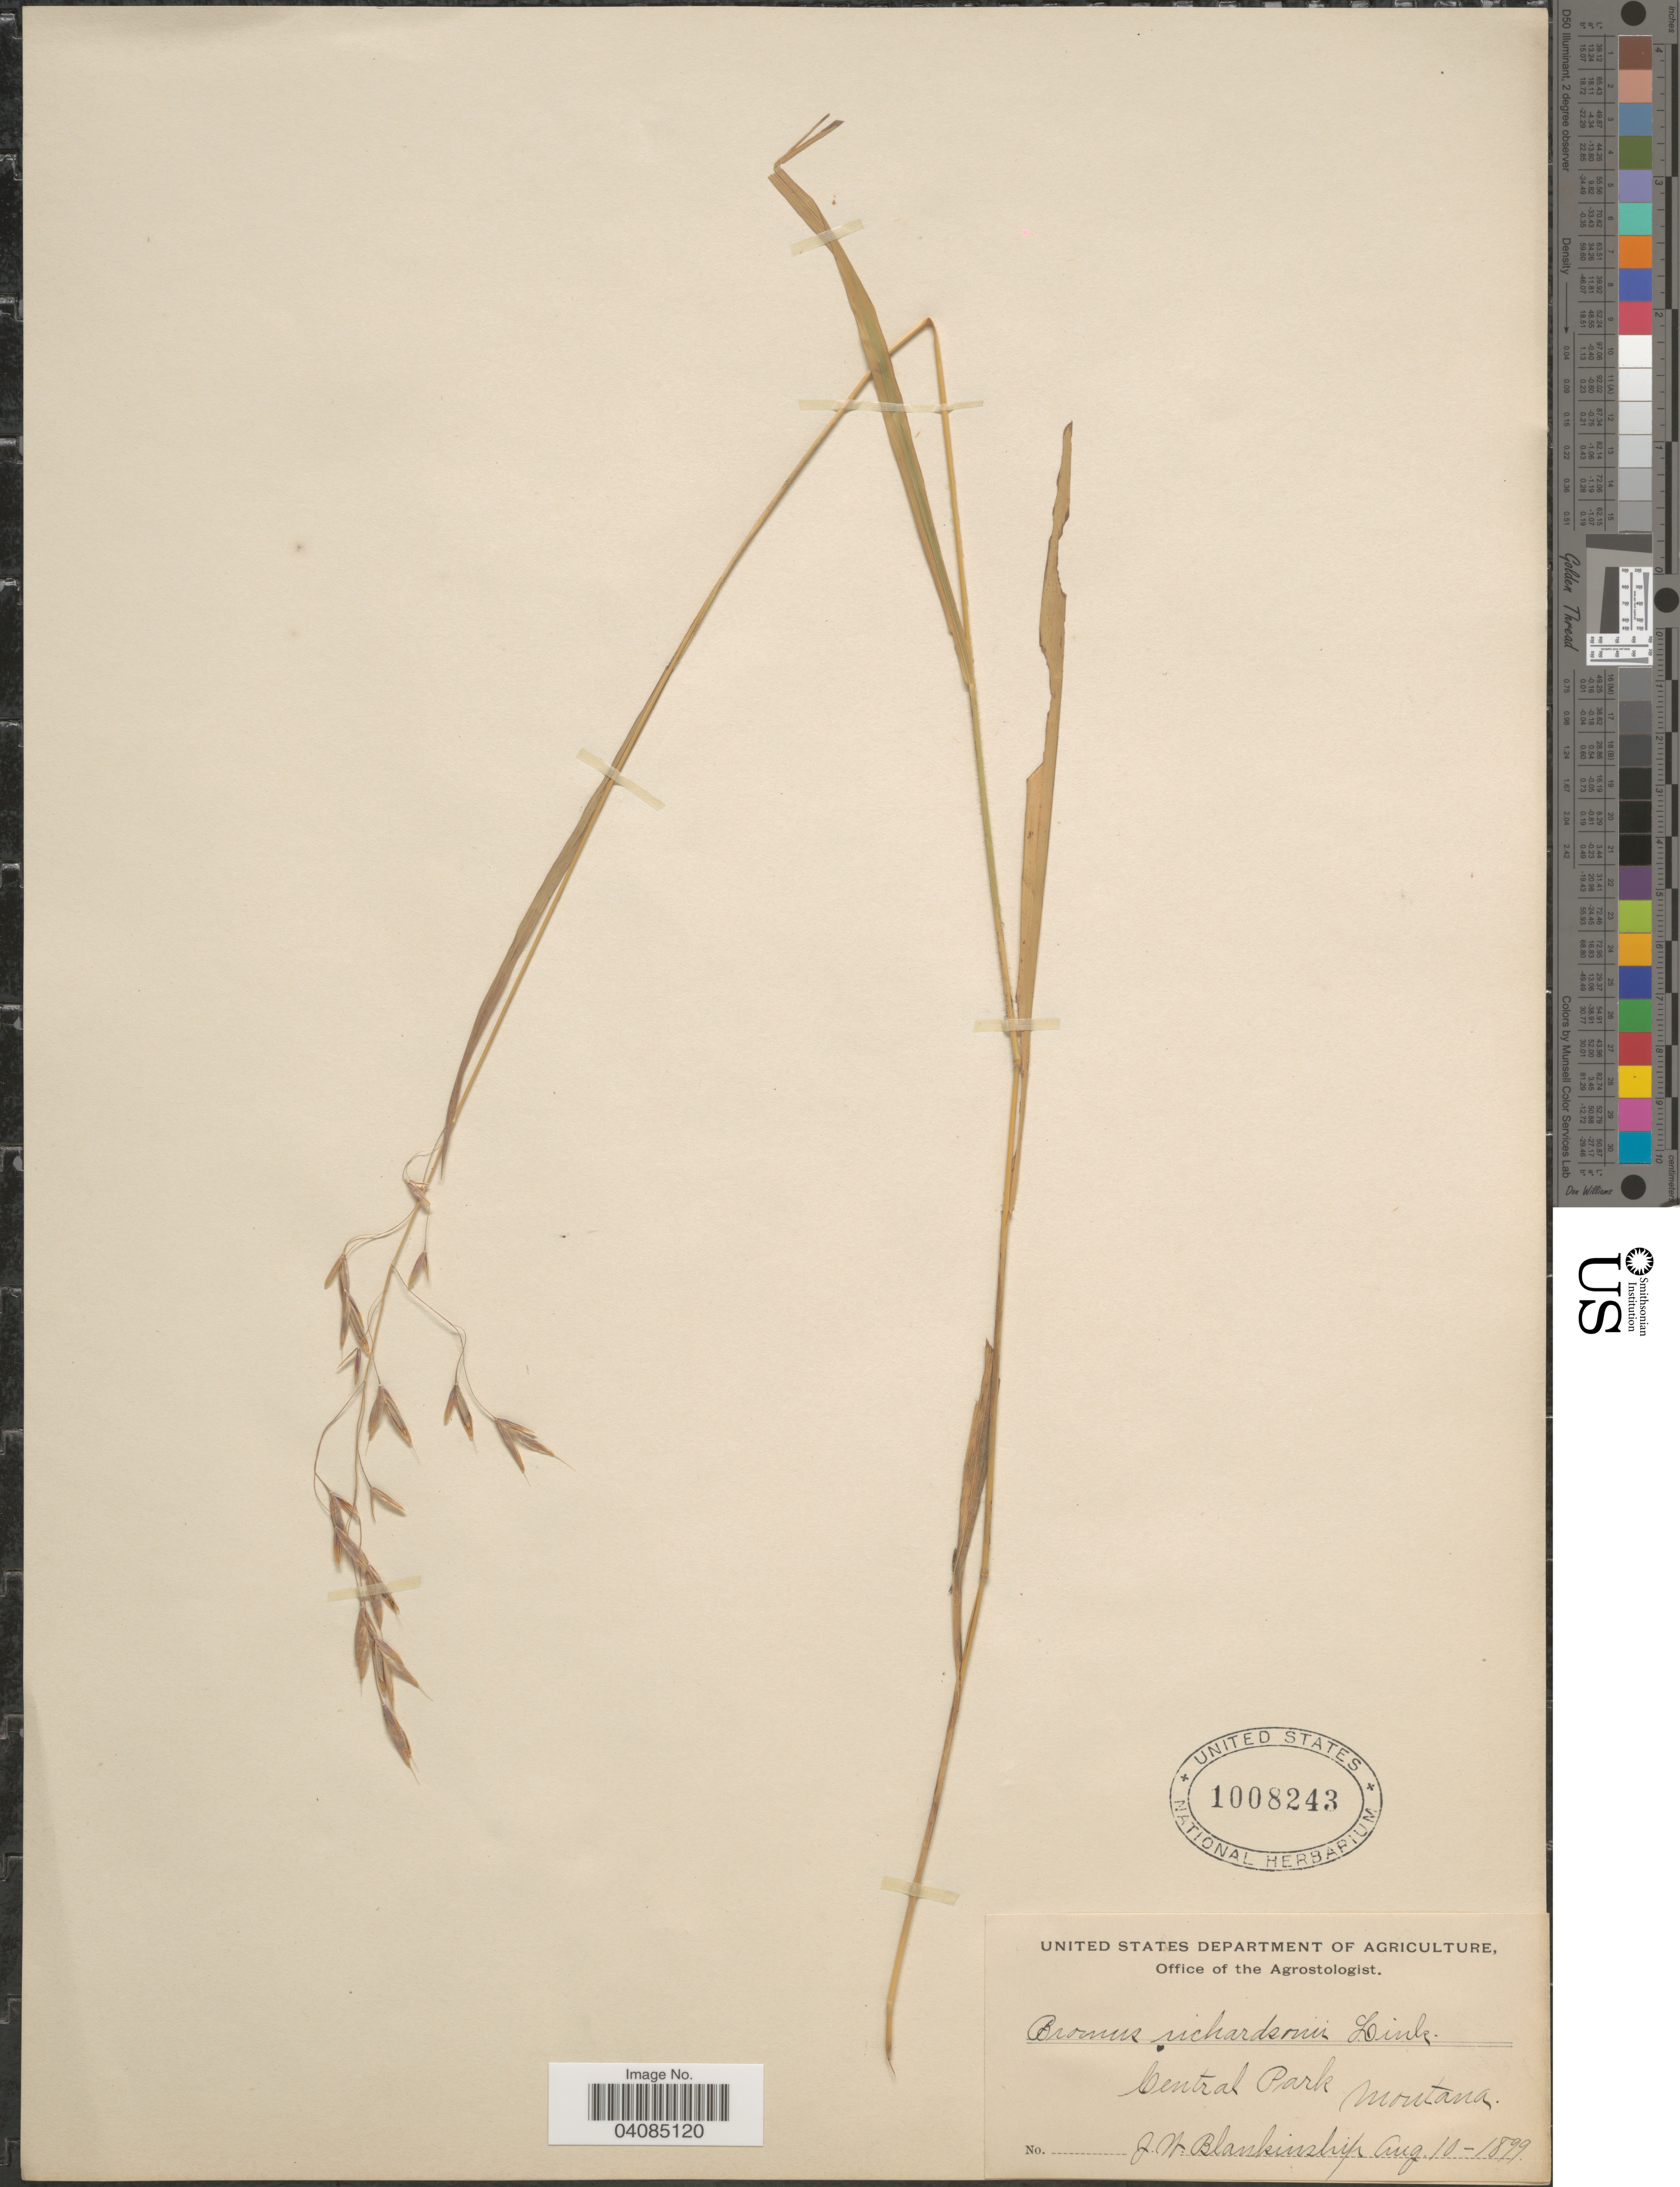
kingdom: Plantae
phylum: Tracheophyta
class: Liliopsida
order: Poales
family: Poaceae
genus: Bromus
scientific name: Bromus richardsonii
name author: Link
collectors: J. W. Blankinship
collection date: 1899-08-10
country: United States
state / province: Montana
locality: Central Park.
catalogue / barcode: US 1008243